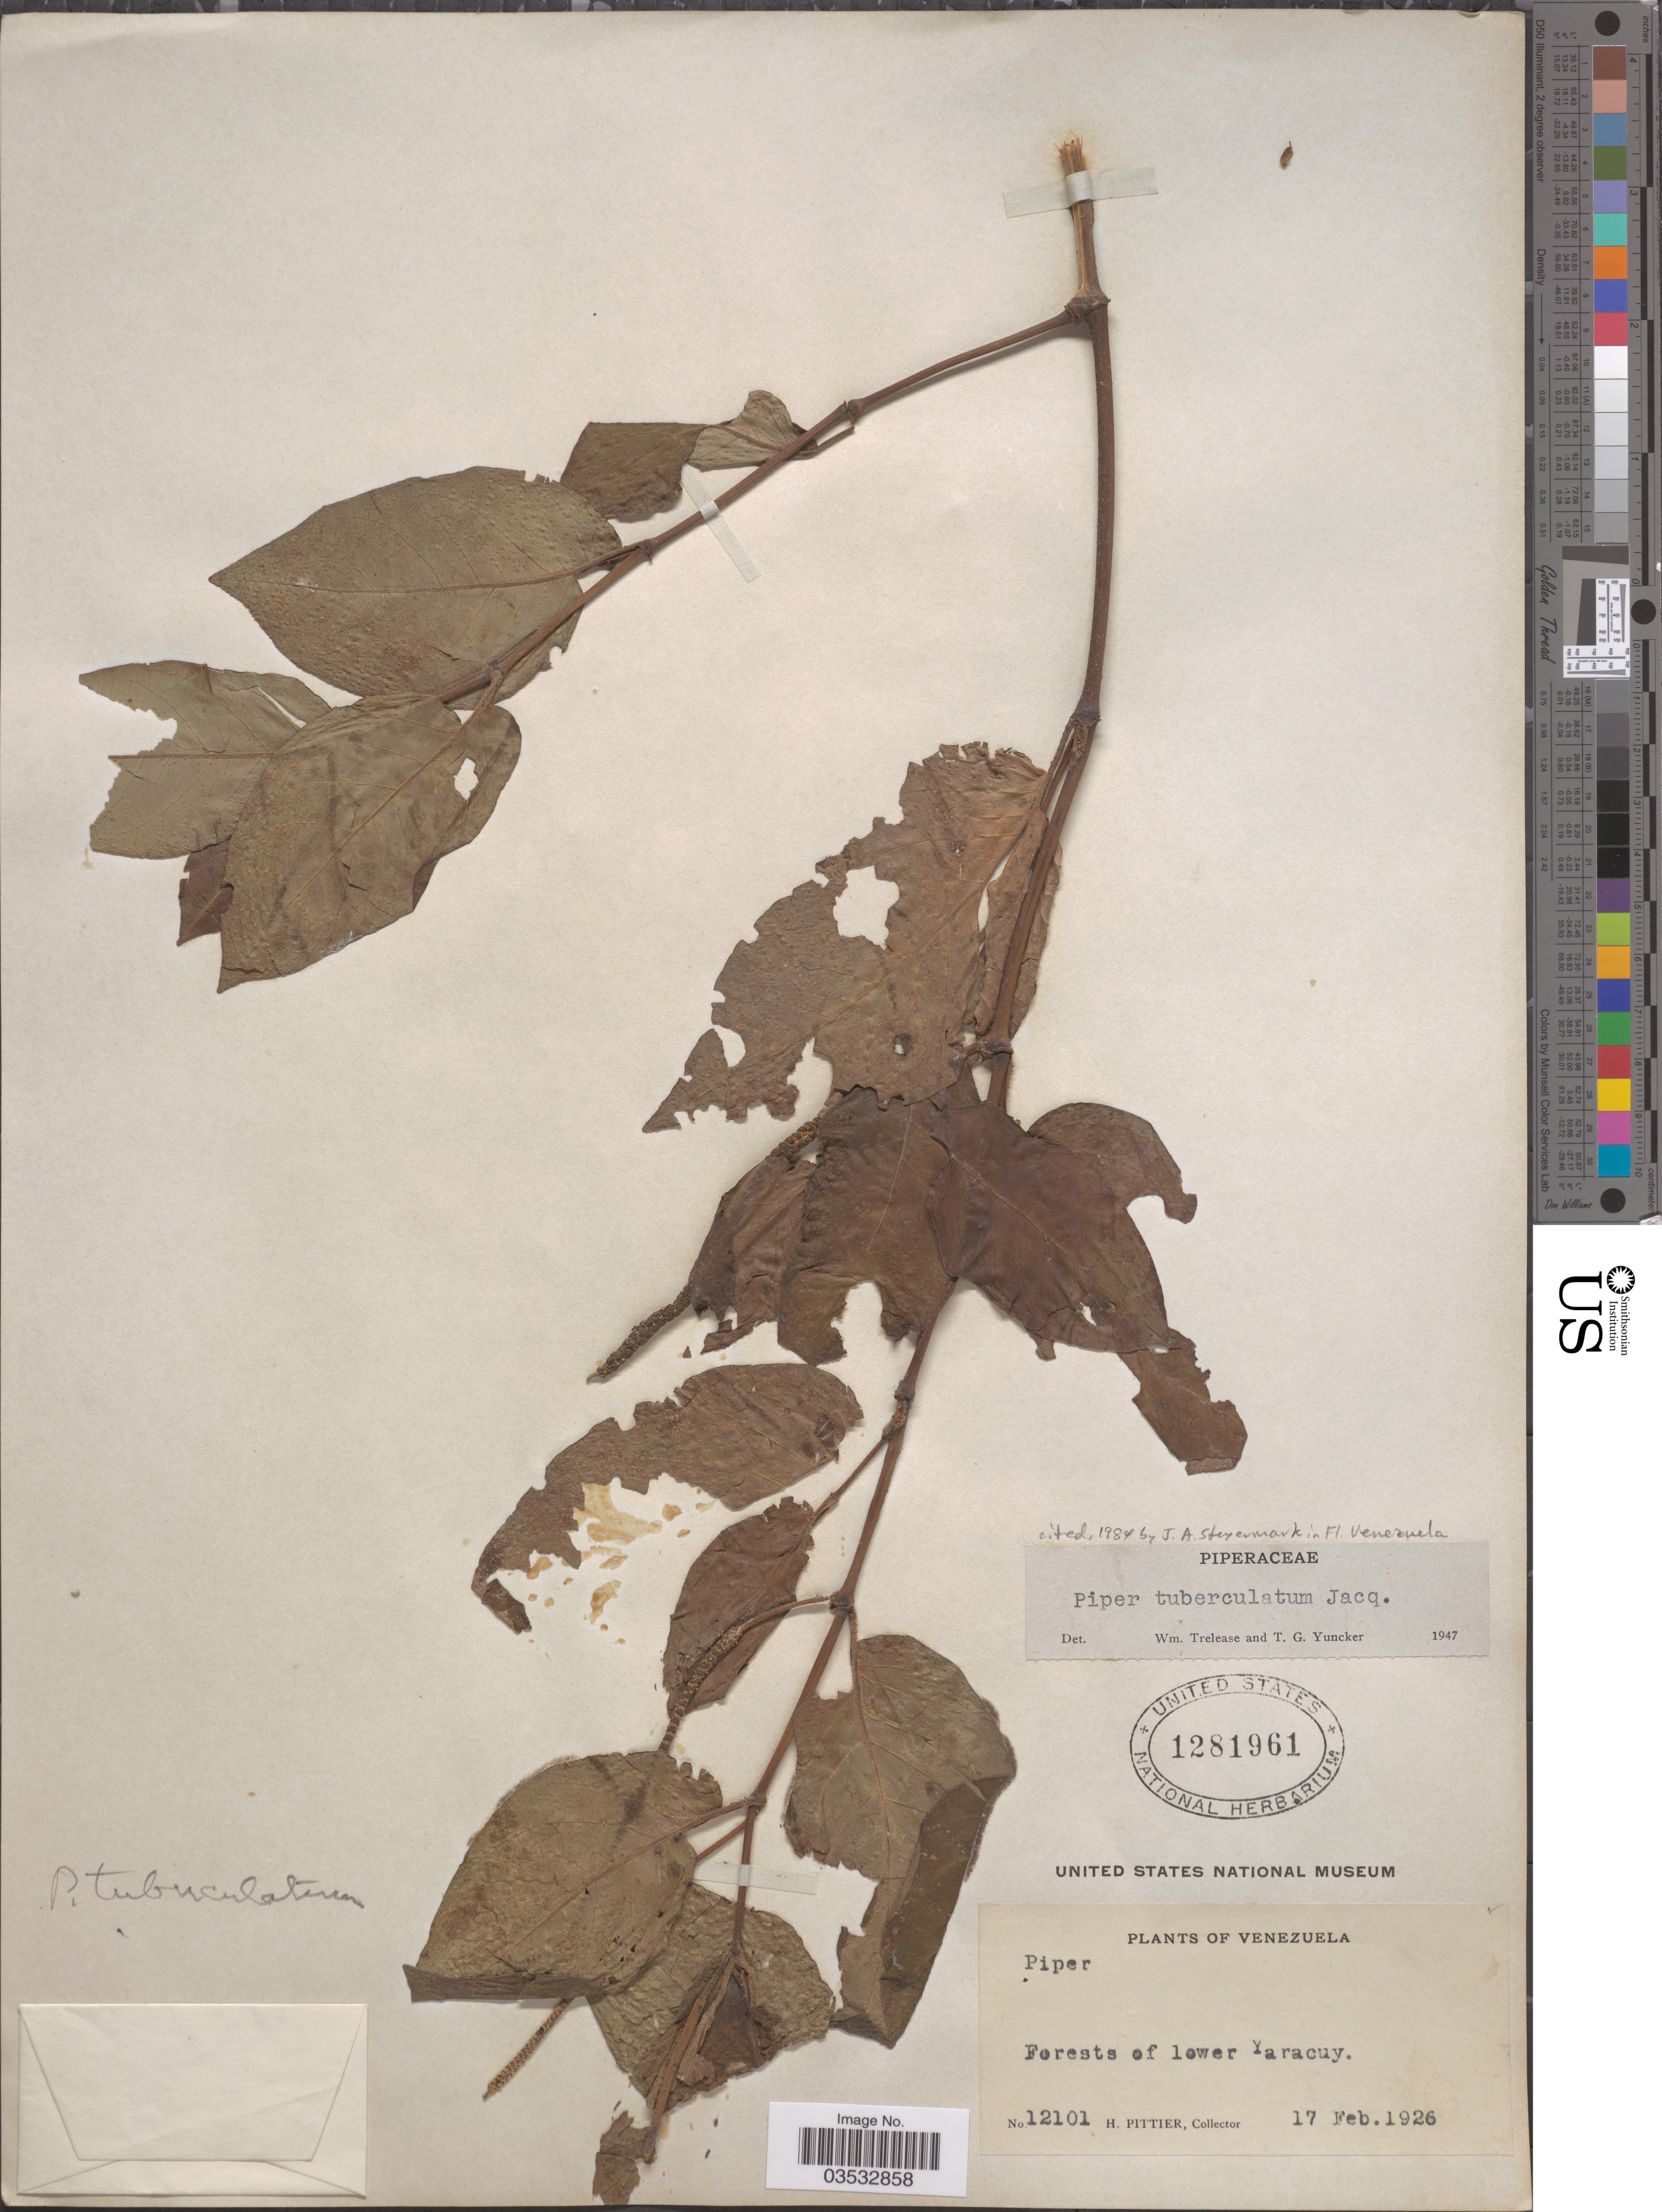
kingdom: Plantae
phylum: Tracheophyta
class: Magnoliopsida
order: Piperales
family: Piperaceae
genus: Piper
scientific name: Piper tuberculatum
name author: Jacq.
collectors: H. F. Pittier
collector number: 12101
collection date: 1926-02-17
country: Venezuela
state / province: Yaracuy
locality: Forest of lower Yaracuy.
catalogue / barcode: US 1281961